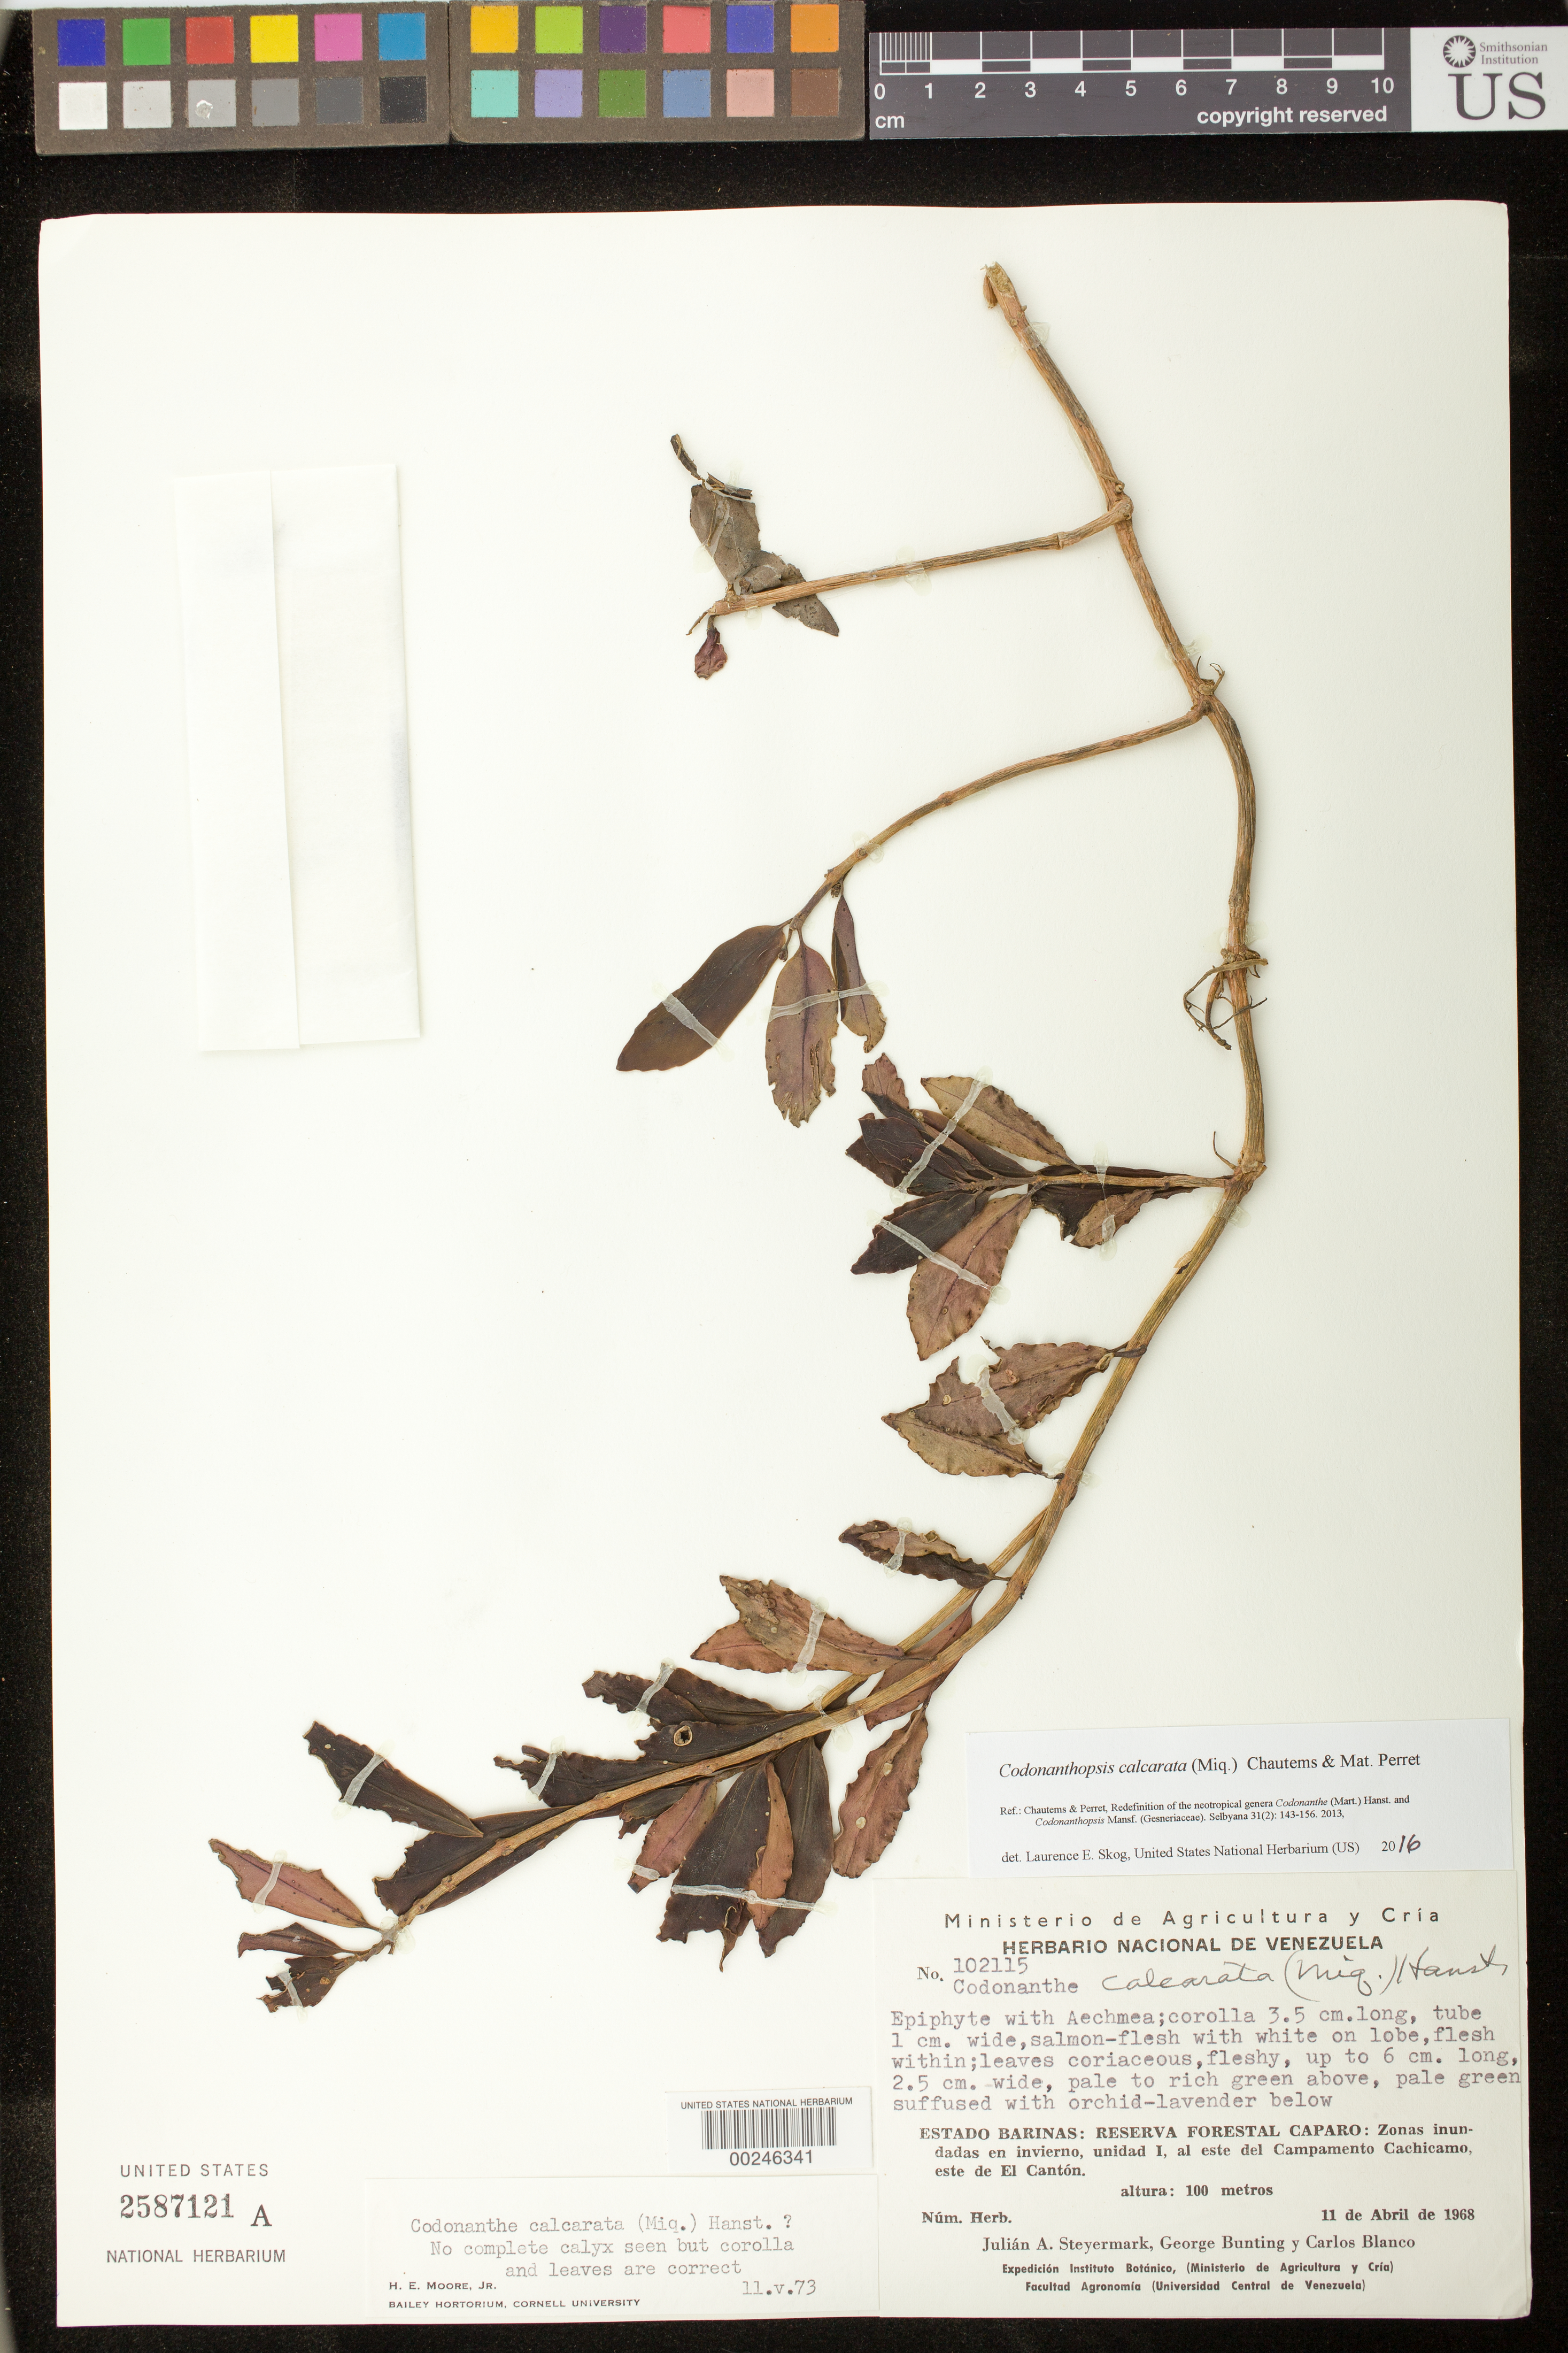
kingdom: Plantae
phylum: Tracheophyta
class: Magnoliopsida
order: Lamiales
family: Gesneriaceae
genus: Codonanthopsis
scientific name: Codonanthopsis calcarata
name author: (Miq.) Chautems & Mat.Perret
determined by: Skog, Laurence E.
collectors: J. Steyermark, G. S. Bunting & C. Blanco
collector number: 102115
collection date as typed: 11 Apr 1968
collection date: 1968-04-11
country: Venezuela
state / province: Barinas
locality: Reserva Forestal Caparo, ... , E of Campamento Cachicamo, E of El Canton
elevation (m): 100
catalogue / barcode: US 2587121A